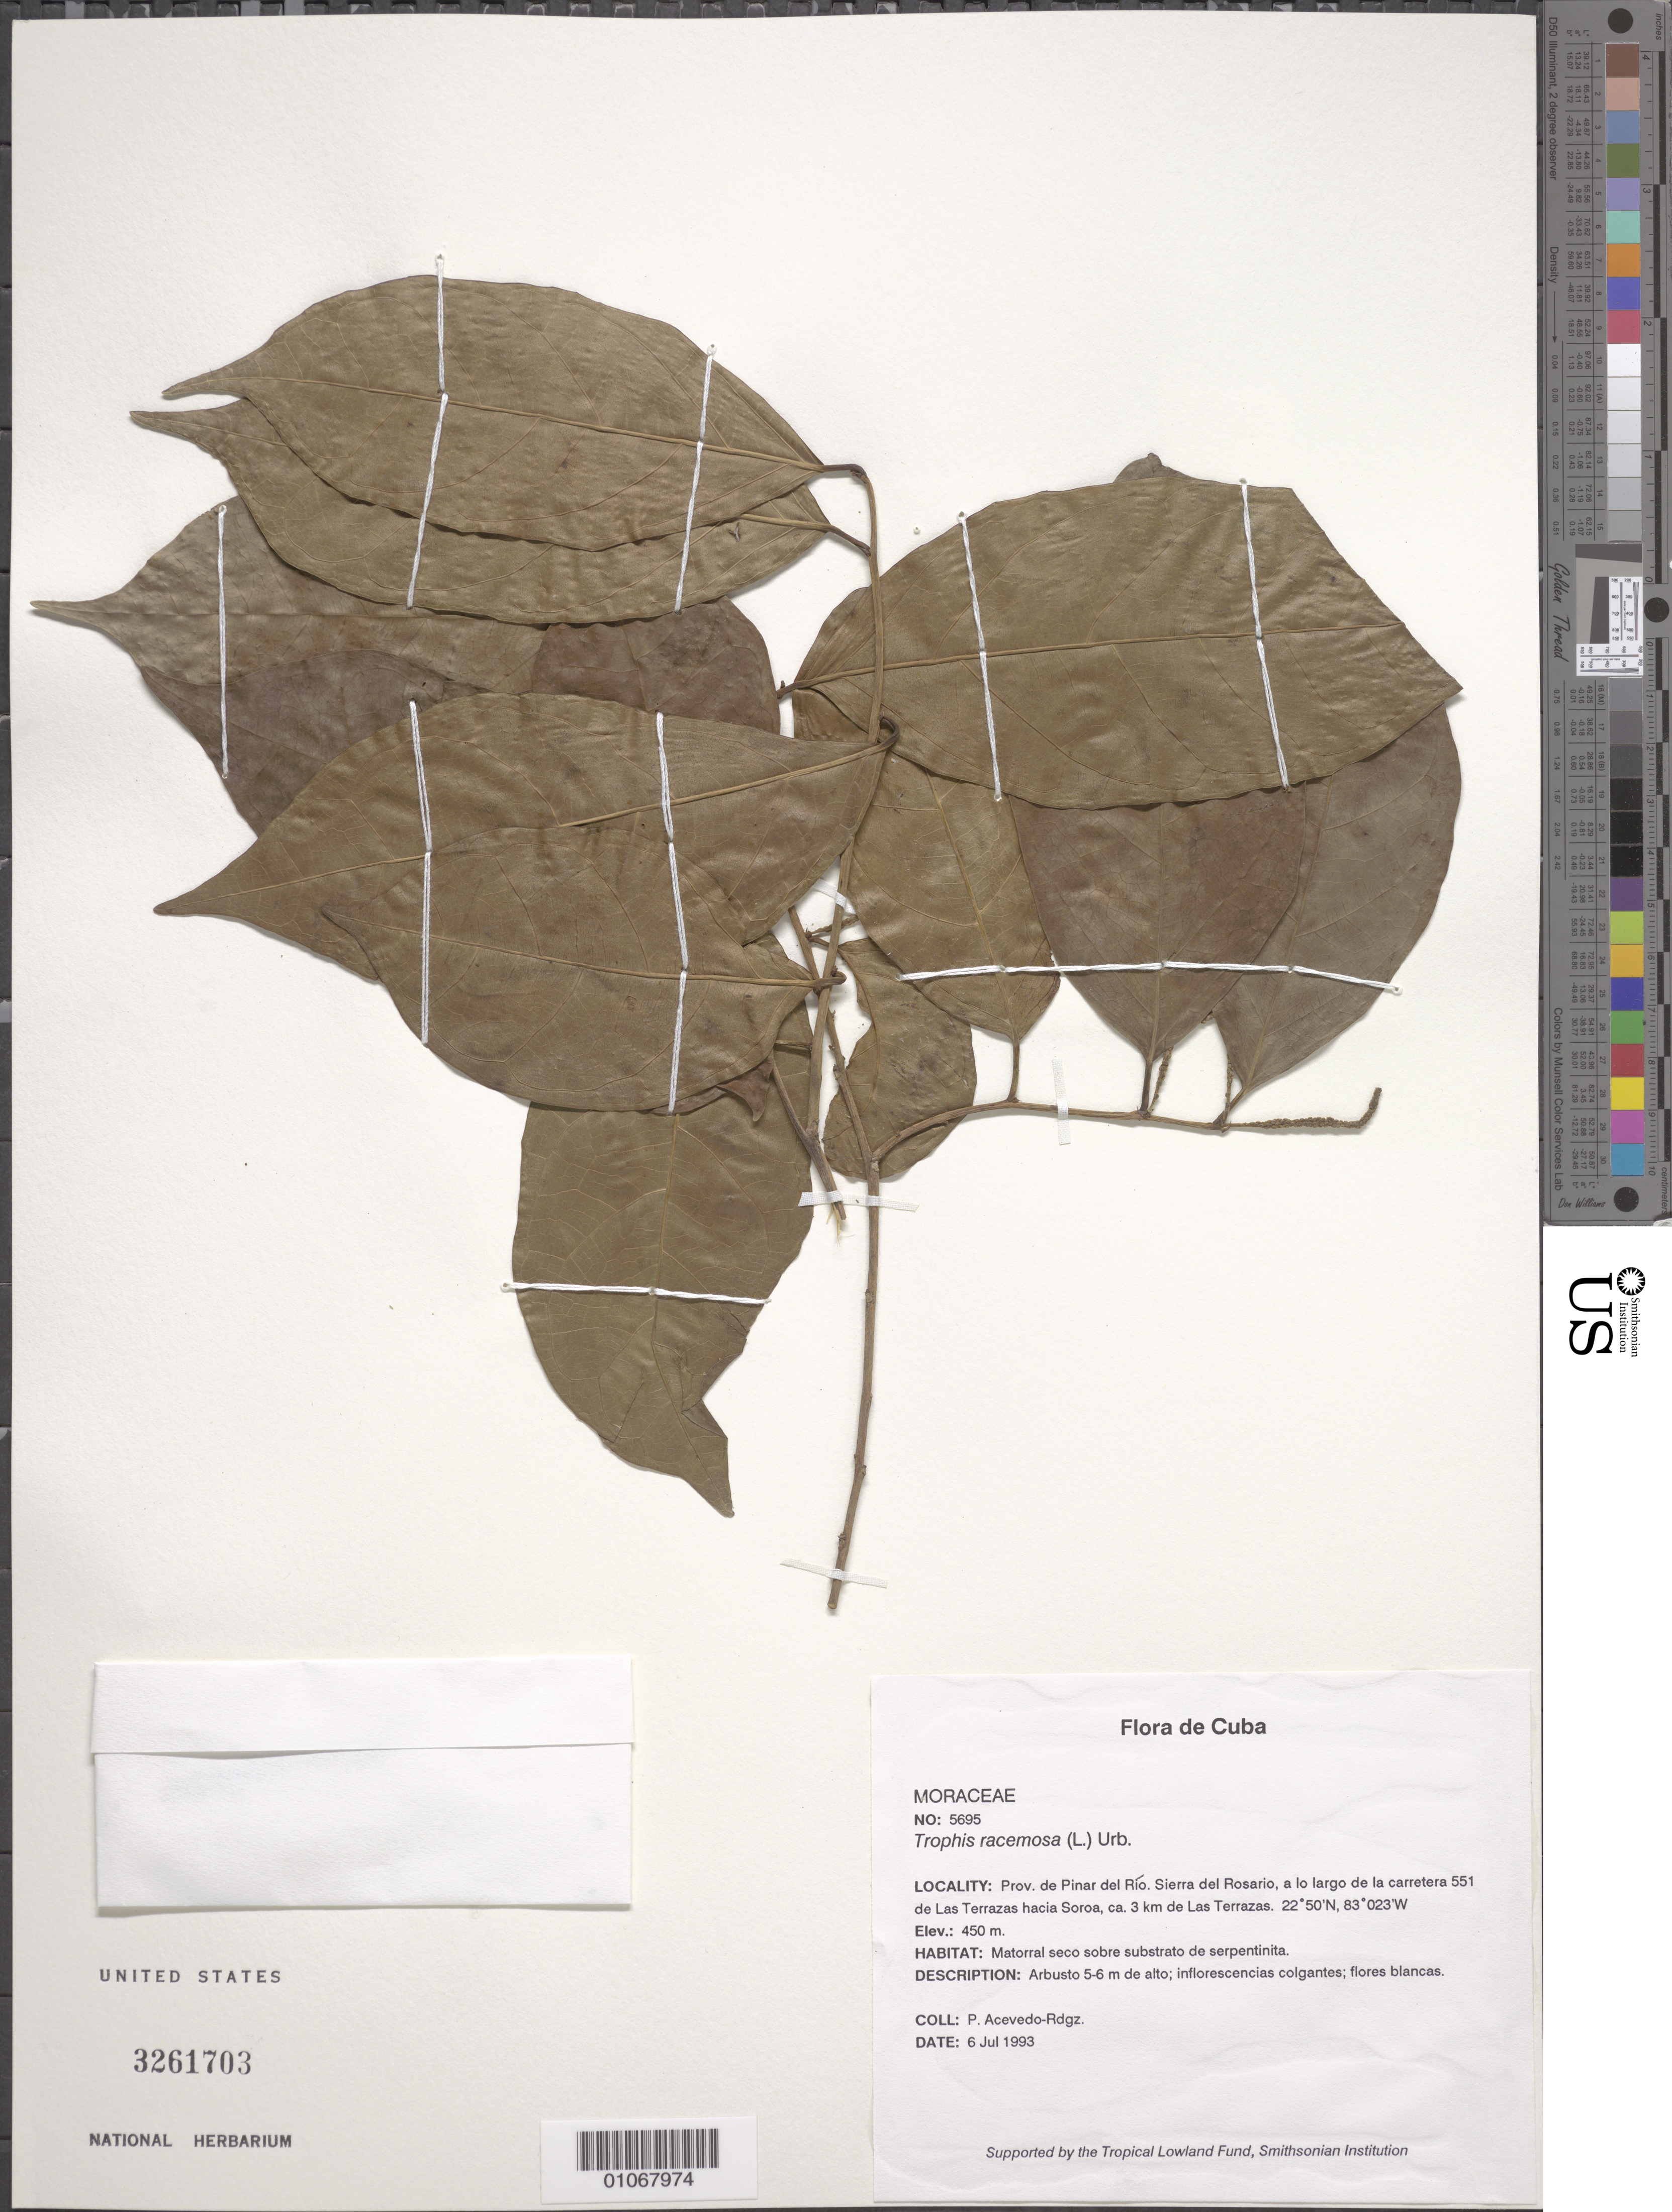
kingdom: Plantae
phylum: Tracheophyta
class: Magnoliopsida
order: Rosales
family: Moraceae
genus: Trophis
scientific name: Trophis racemosa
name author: (L.) Urb.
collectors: P. Acevedo-Rodr.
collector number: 5695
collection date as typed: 06 Jul 1993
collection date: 1993-07-06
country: Cuba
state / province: Pinar del Rio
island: Cuba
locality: Sierra del Rosario, a lo largo de la carretera 551 de las terrazas hacia Soroa, ca 3km de las terrzas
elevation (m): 450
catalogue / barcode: US 3261703